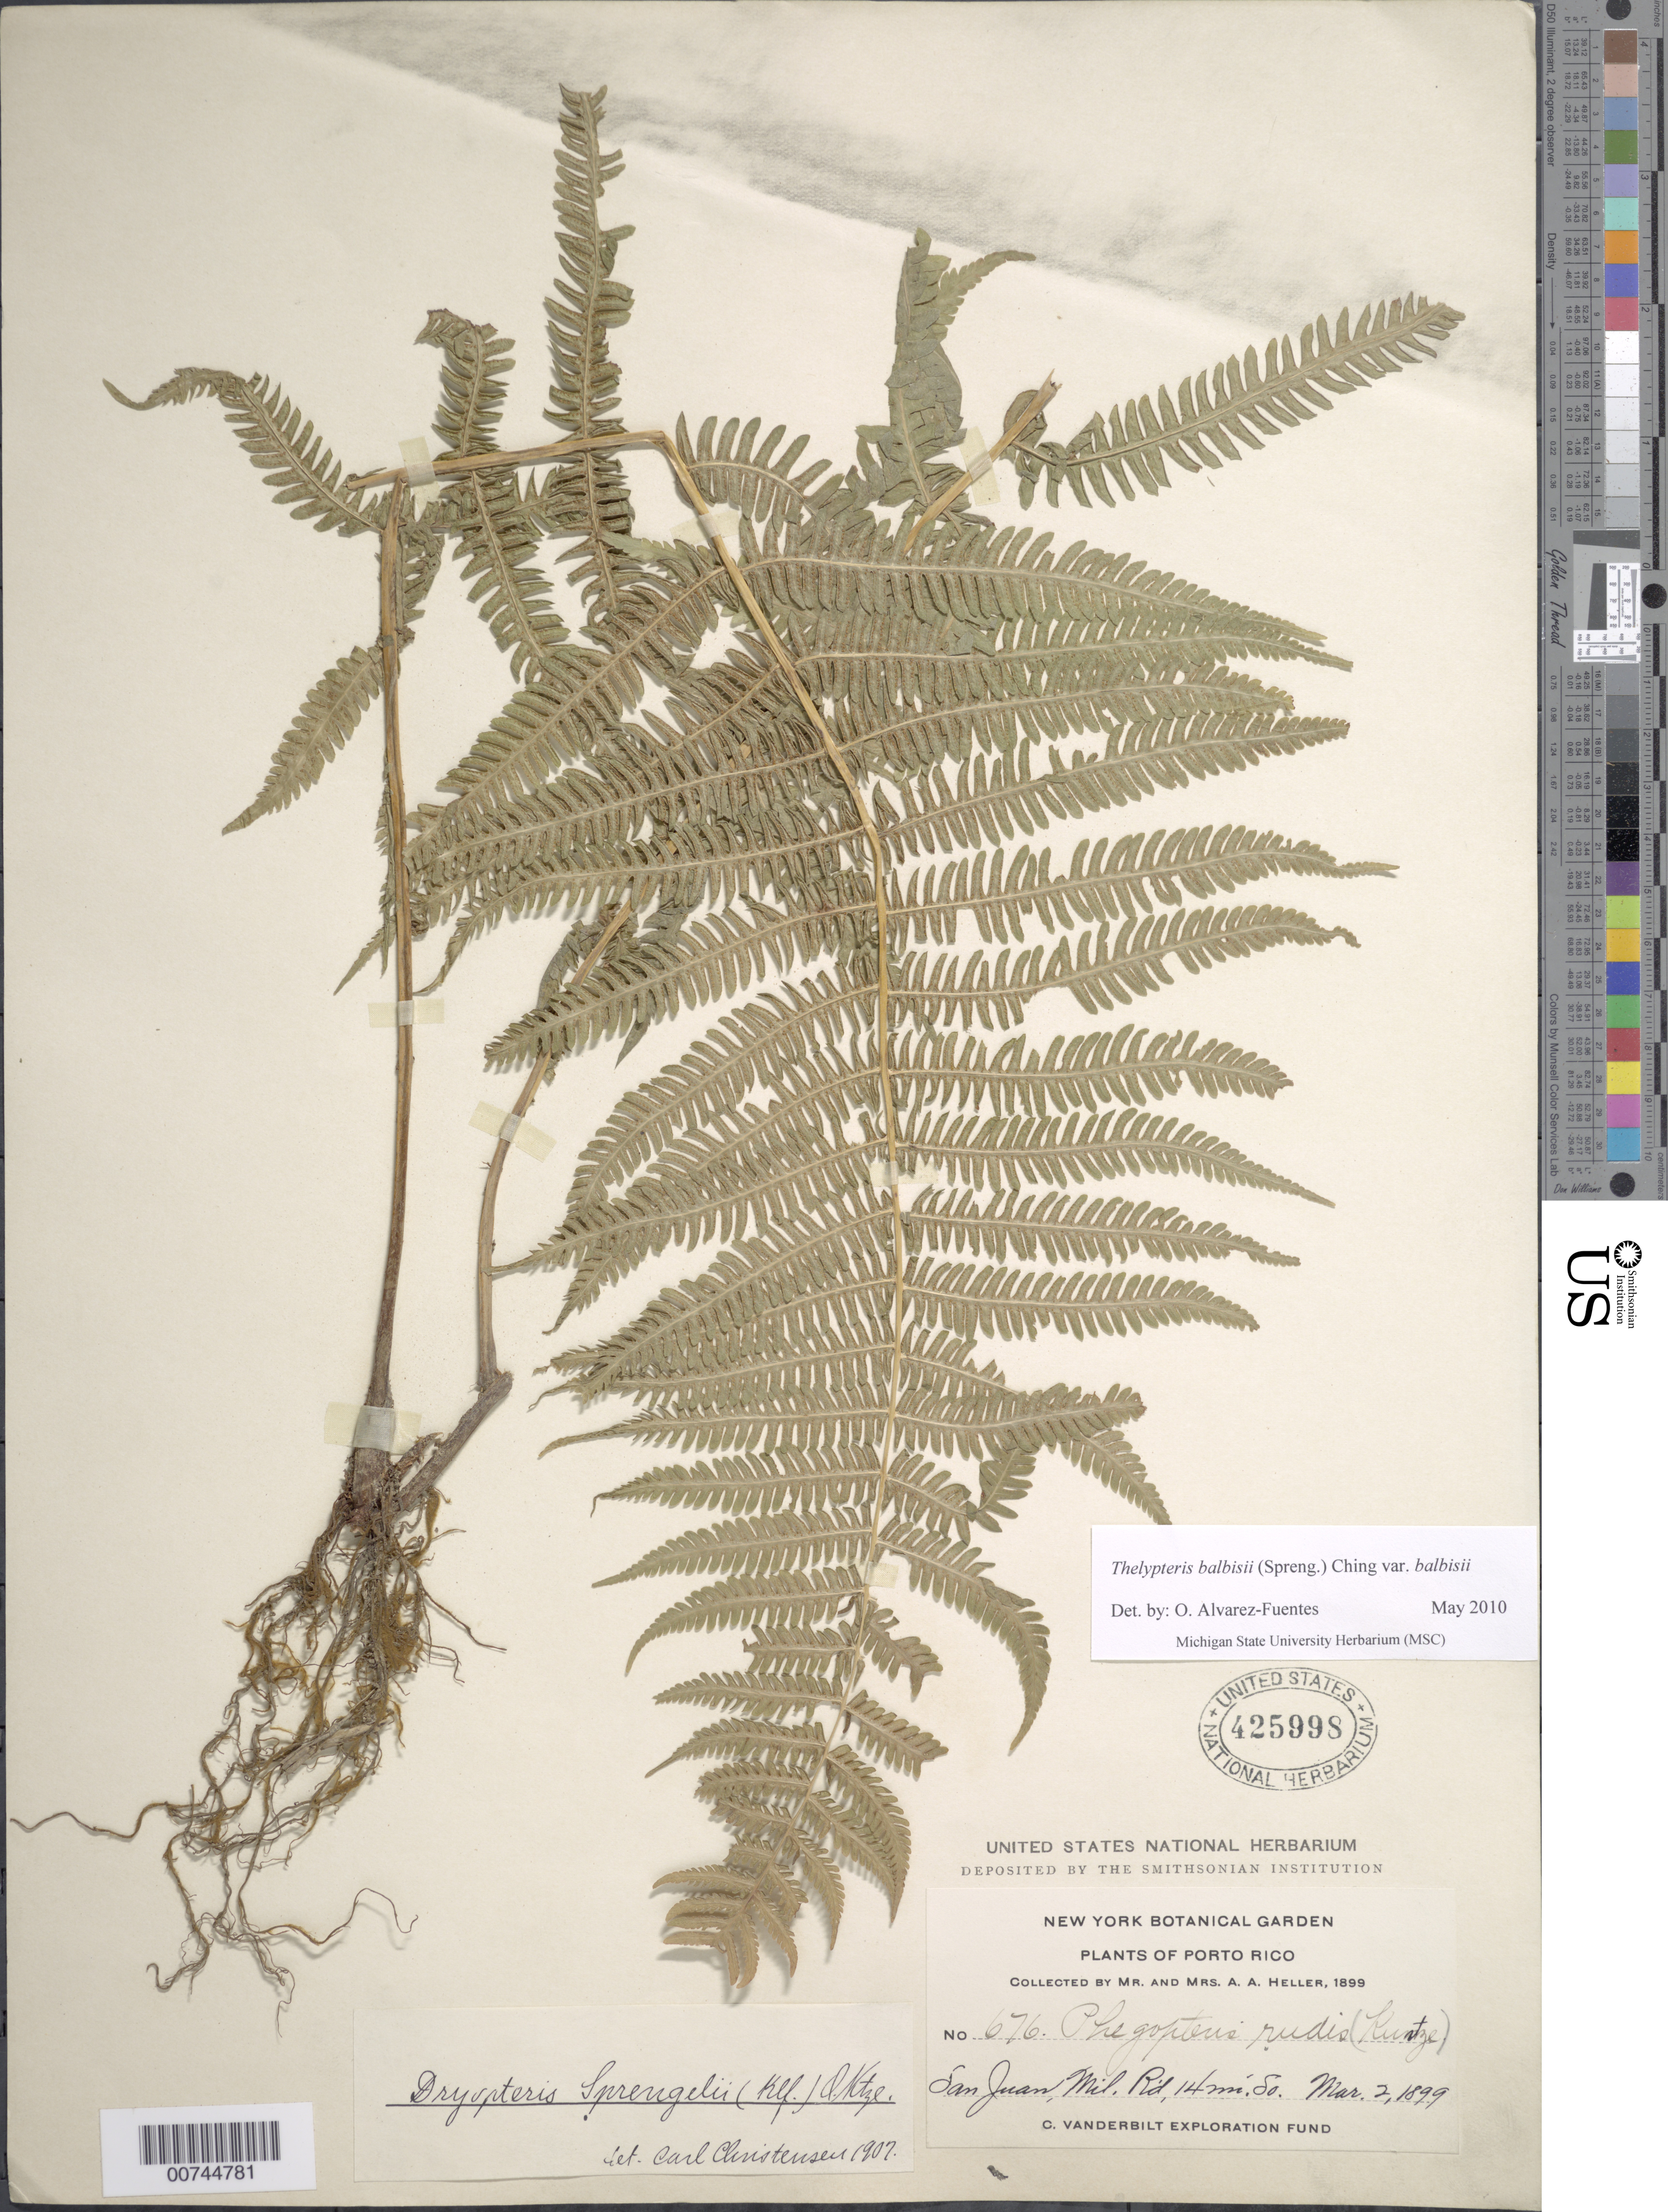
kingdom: Plantae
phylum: Tracheophyta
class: Polypodiopsida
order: Polypodiales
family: Thelypteridaceae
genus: Amauropelta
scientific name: Amauropelta balbisii (Spreng.) comb. nov., ined. 2015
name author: (Spreng.)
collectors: A. A. Heller & E. G. Heller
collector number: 676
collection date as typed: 02 Mar 1899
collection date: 1899-03-02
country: Puerto Rico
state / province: San Juan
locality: San Juan, Mil. Road 14 mi. So.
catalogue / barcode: US 425998